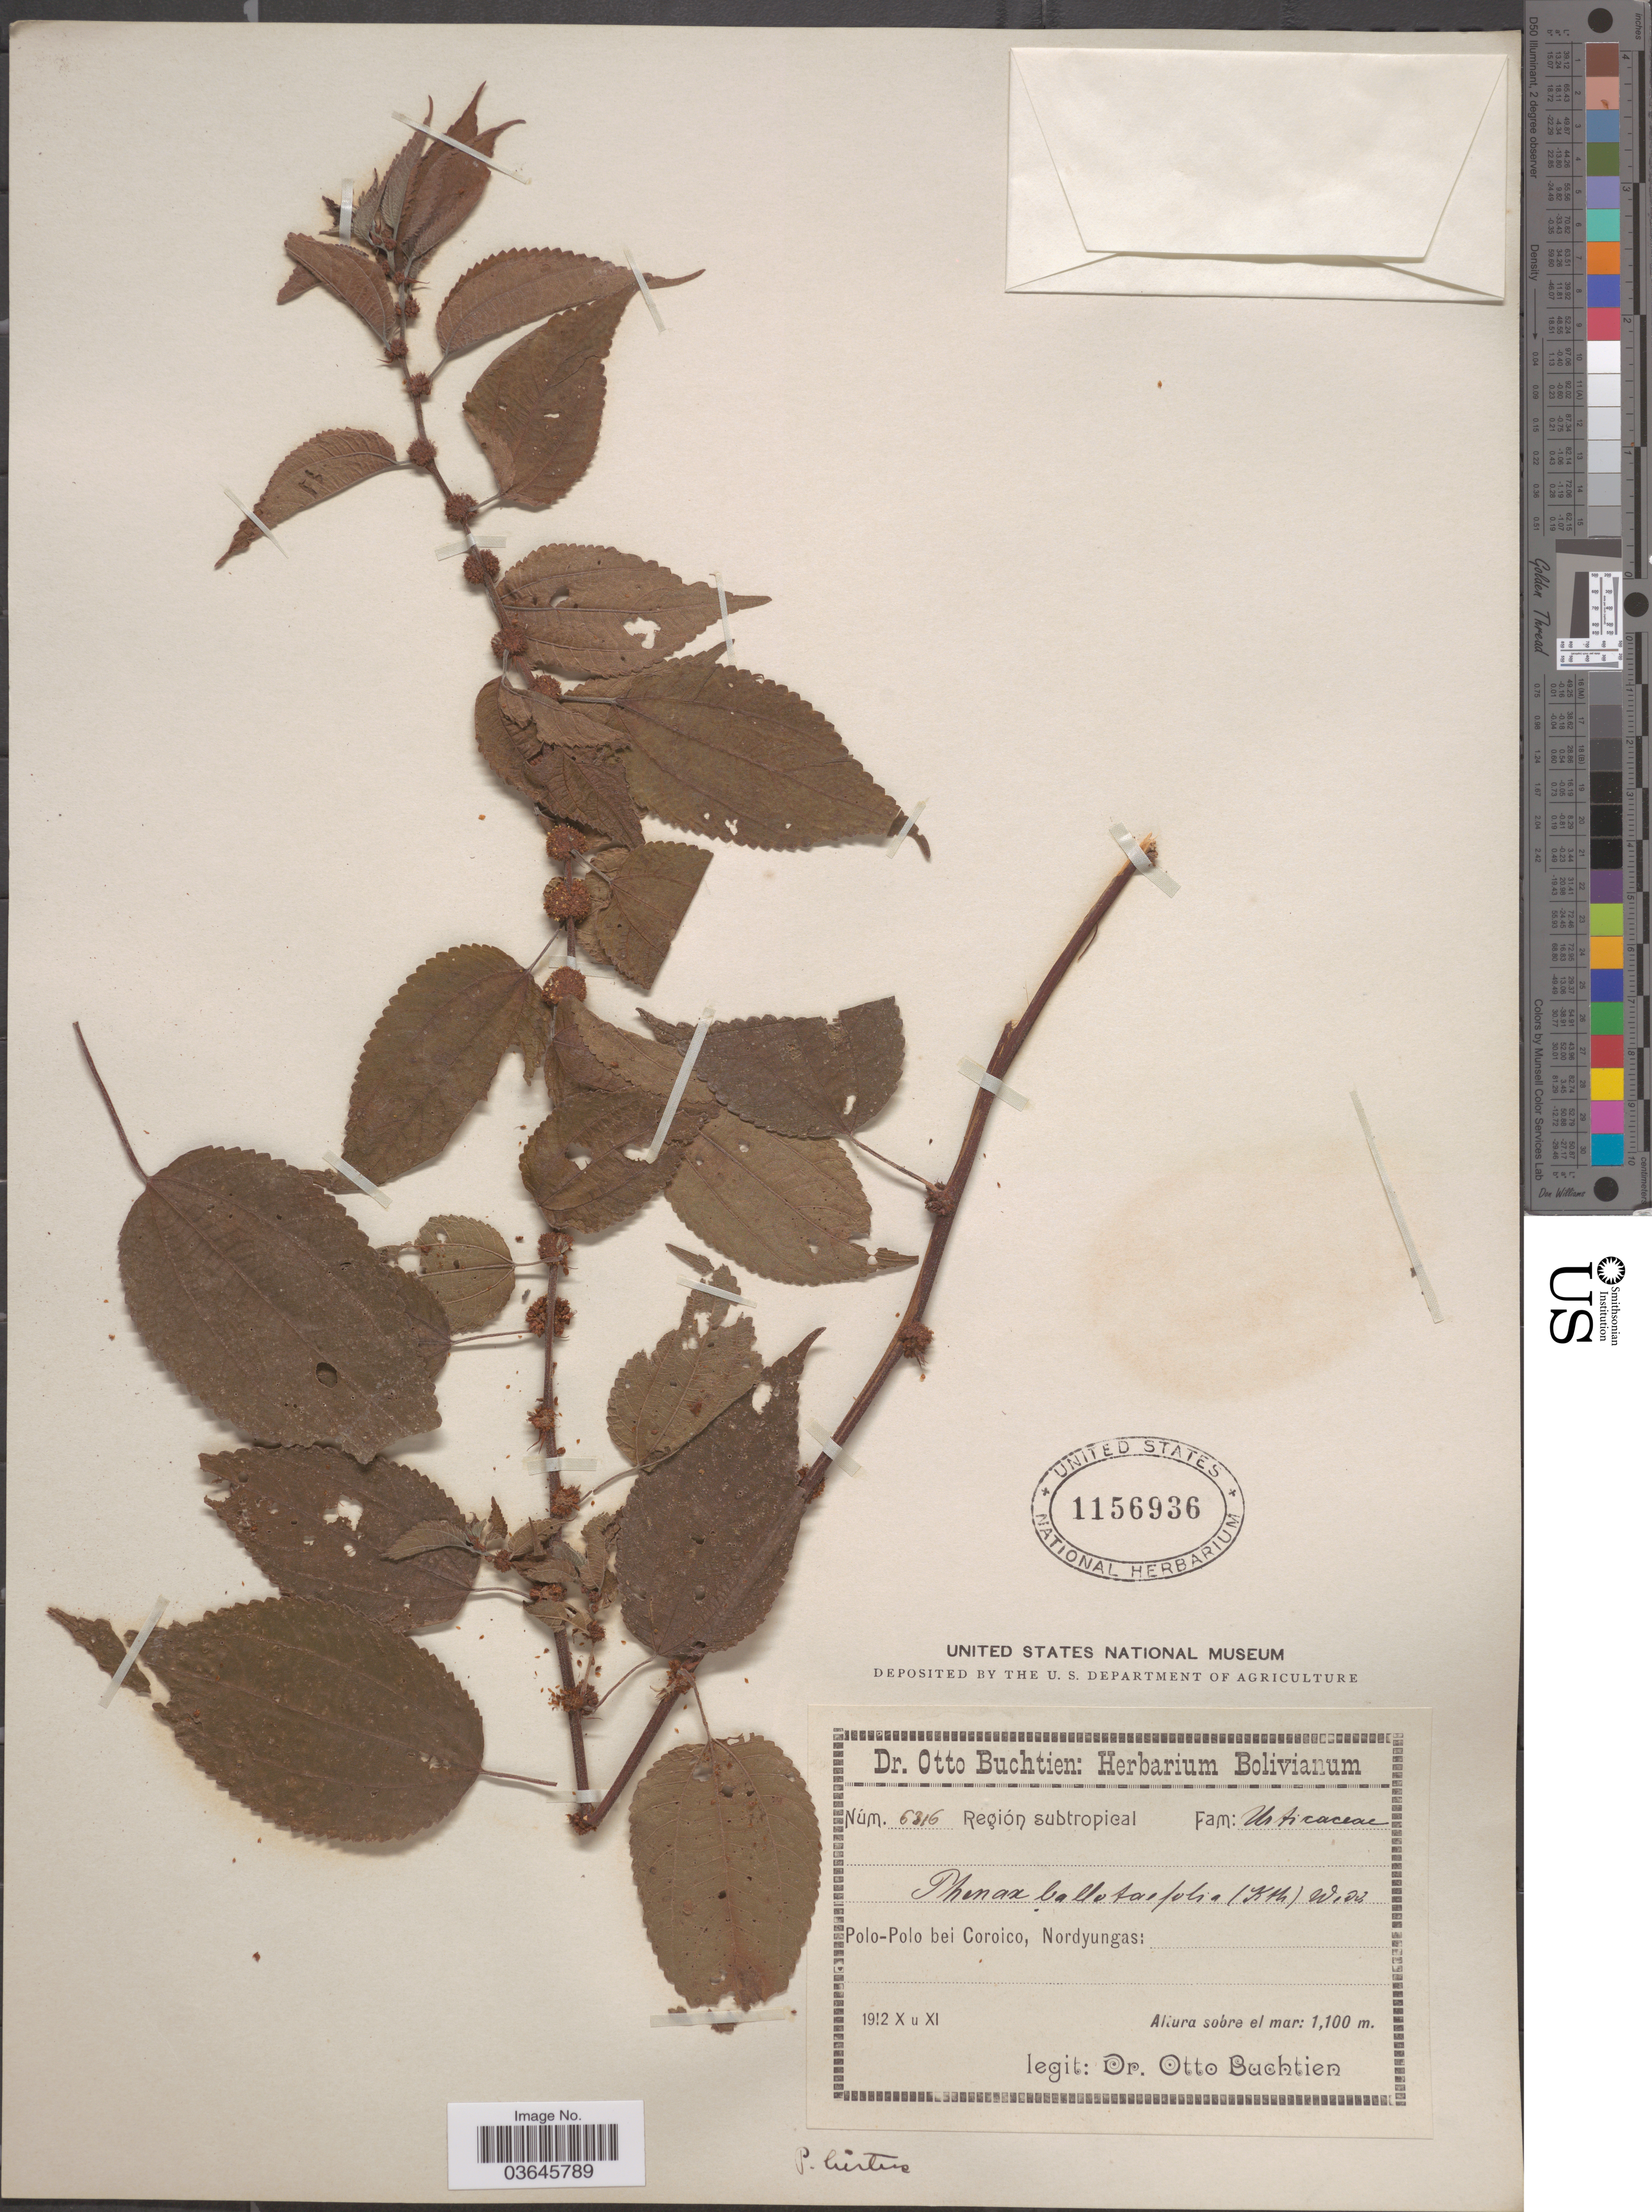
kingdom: Plantae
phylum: Tracheophyta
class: Magnoliopsida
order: Rosales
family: Urticaceae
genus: Phenax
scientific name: Phenax hirtus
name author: (Sw.) Wedd.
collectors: O. Buchtien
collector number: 6316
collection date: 1912-10/1912-11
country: Bolivia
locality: Región subtropical. Polo-Polo bei Coroico, Nordyungas.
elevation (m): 1100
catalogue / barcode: US 1156936